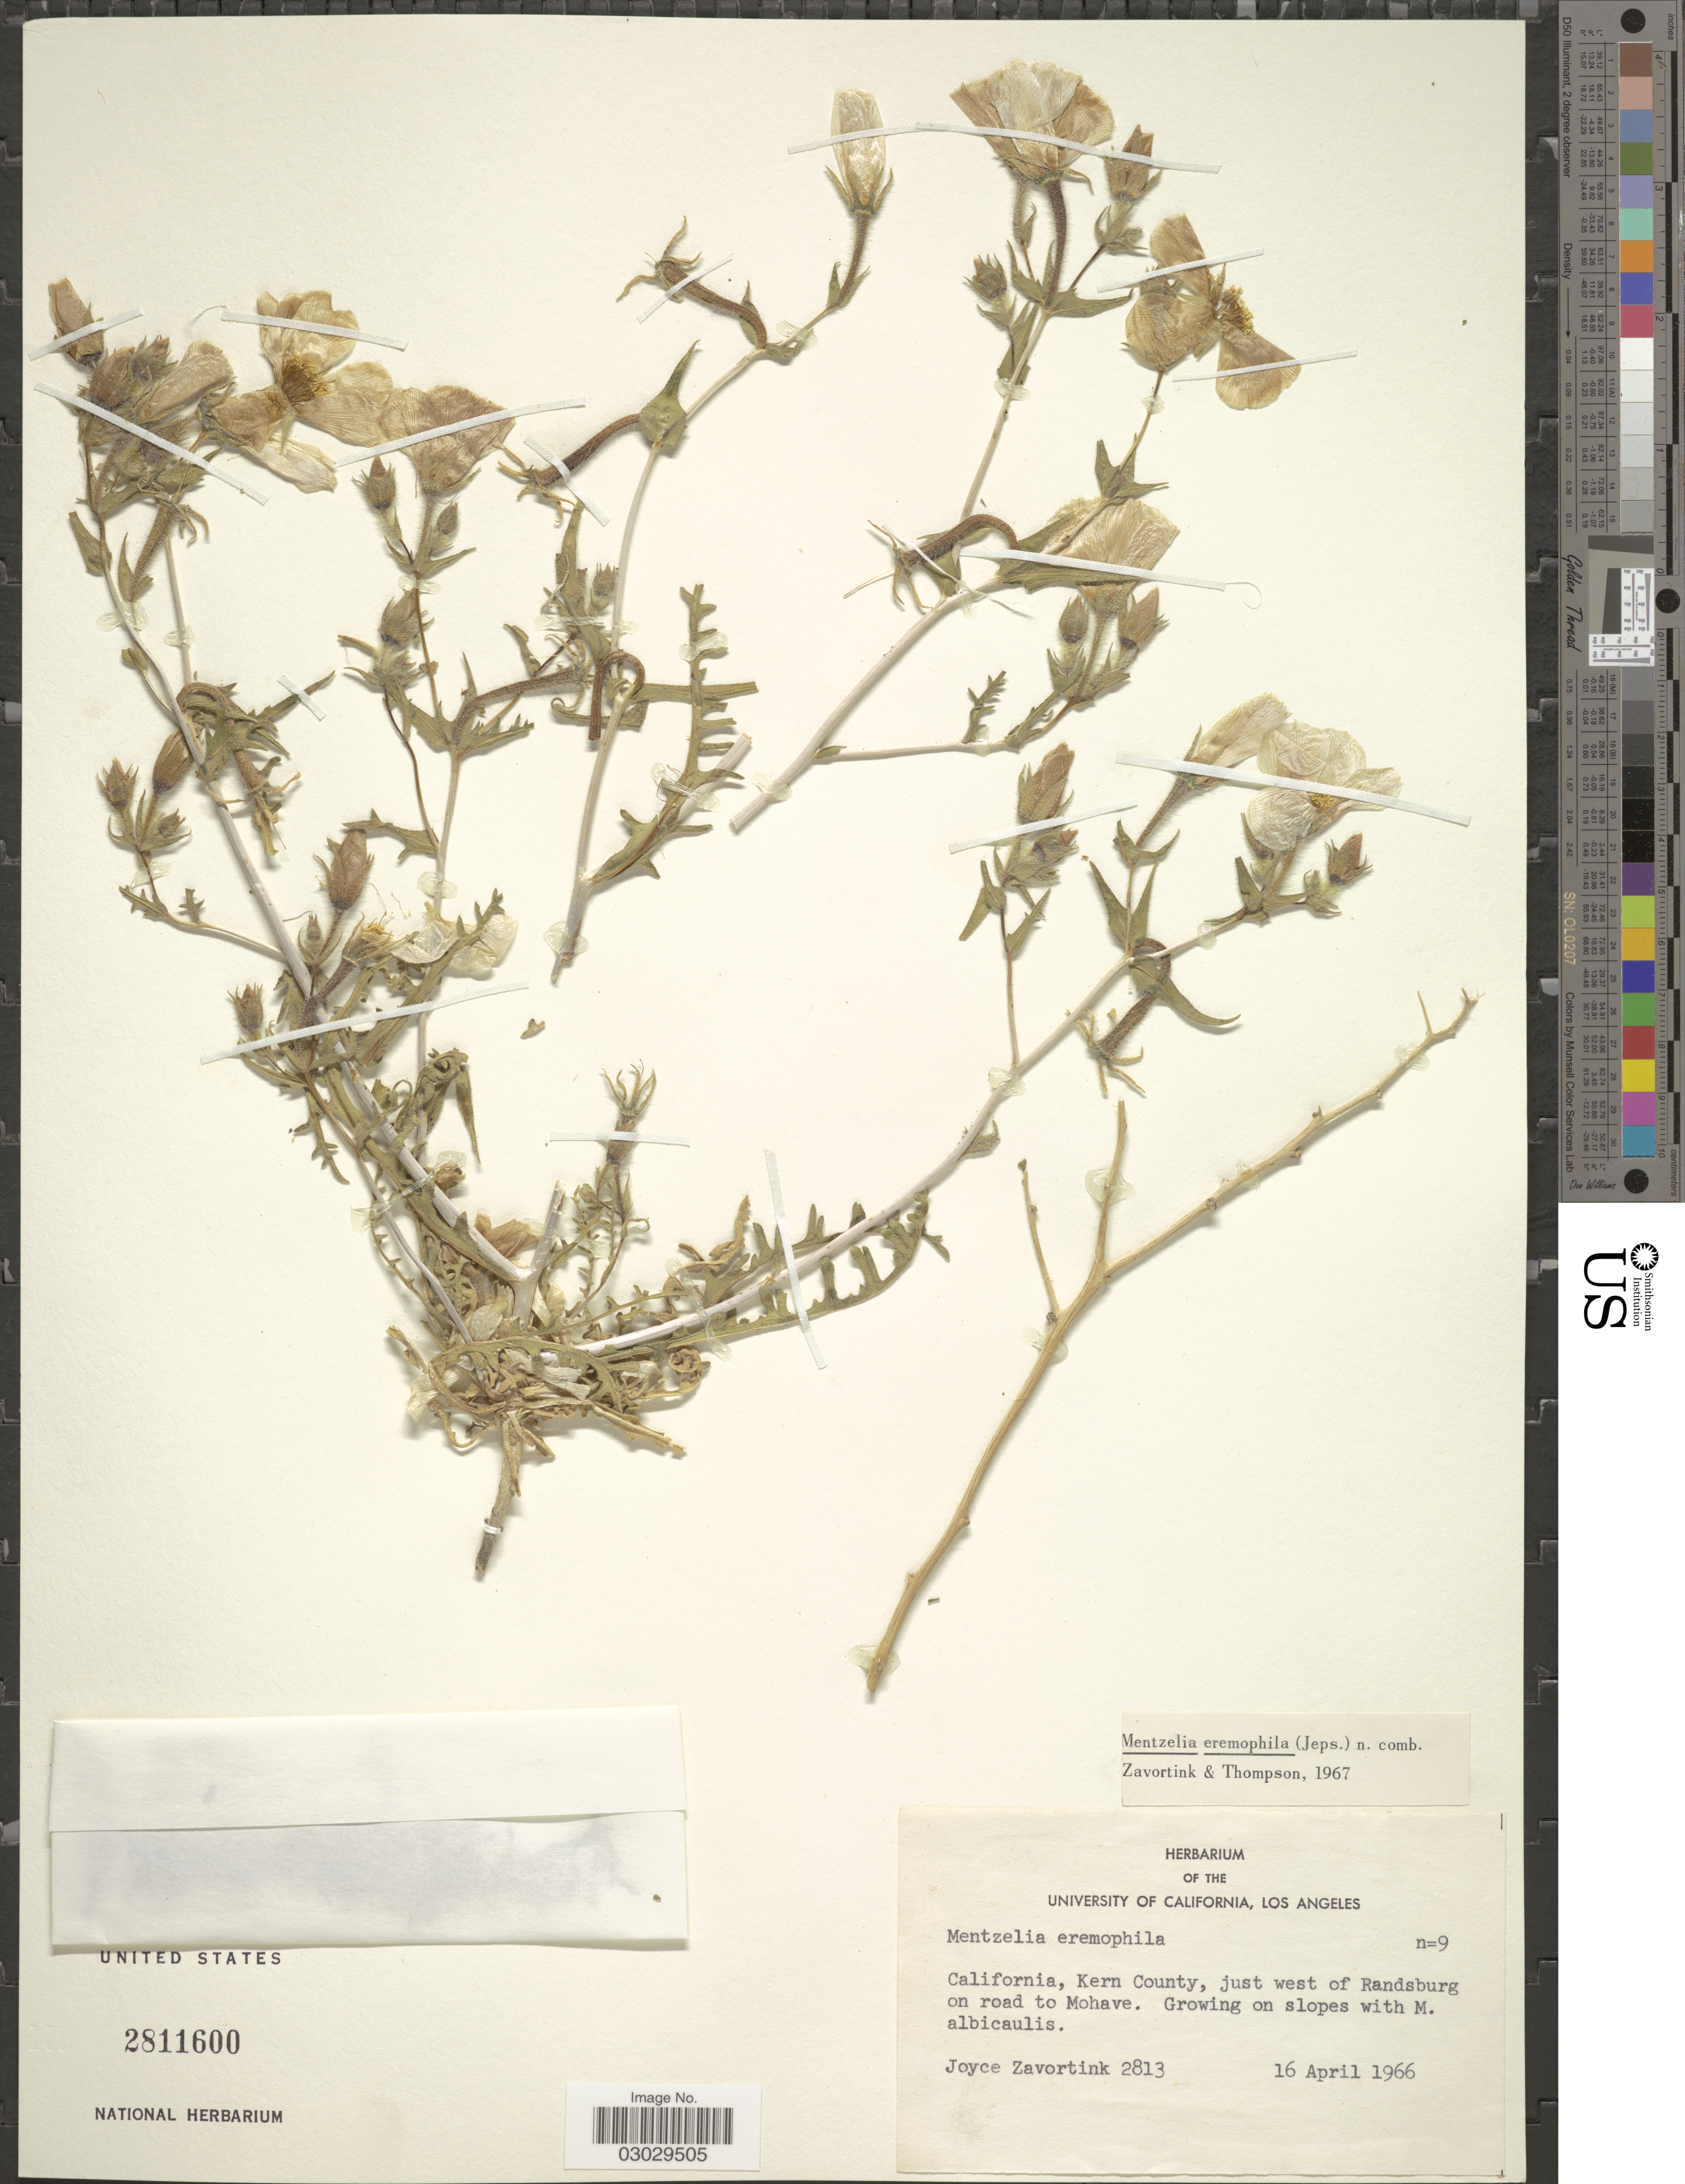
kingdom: Plantae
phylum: Tracheophyta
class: Magnoliopsida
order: Cornales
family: Loasaceae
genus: Mentzelia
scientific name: Mentzelia eremophila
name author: (Jeps.) H.J. Thomps. & J.E. Roberts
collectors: J. Zavortink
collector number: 2813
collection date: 1966-04-16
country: United States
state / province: California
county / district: Kern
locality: Kern County, just west of Randsburg on road to Mohave.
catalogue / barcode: US 2811600